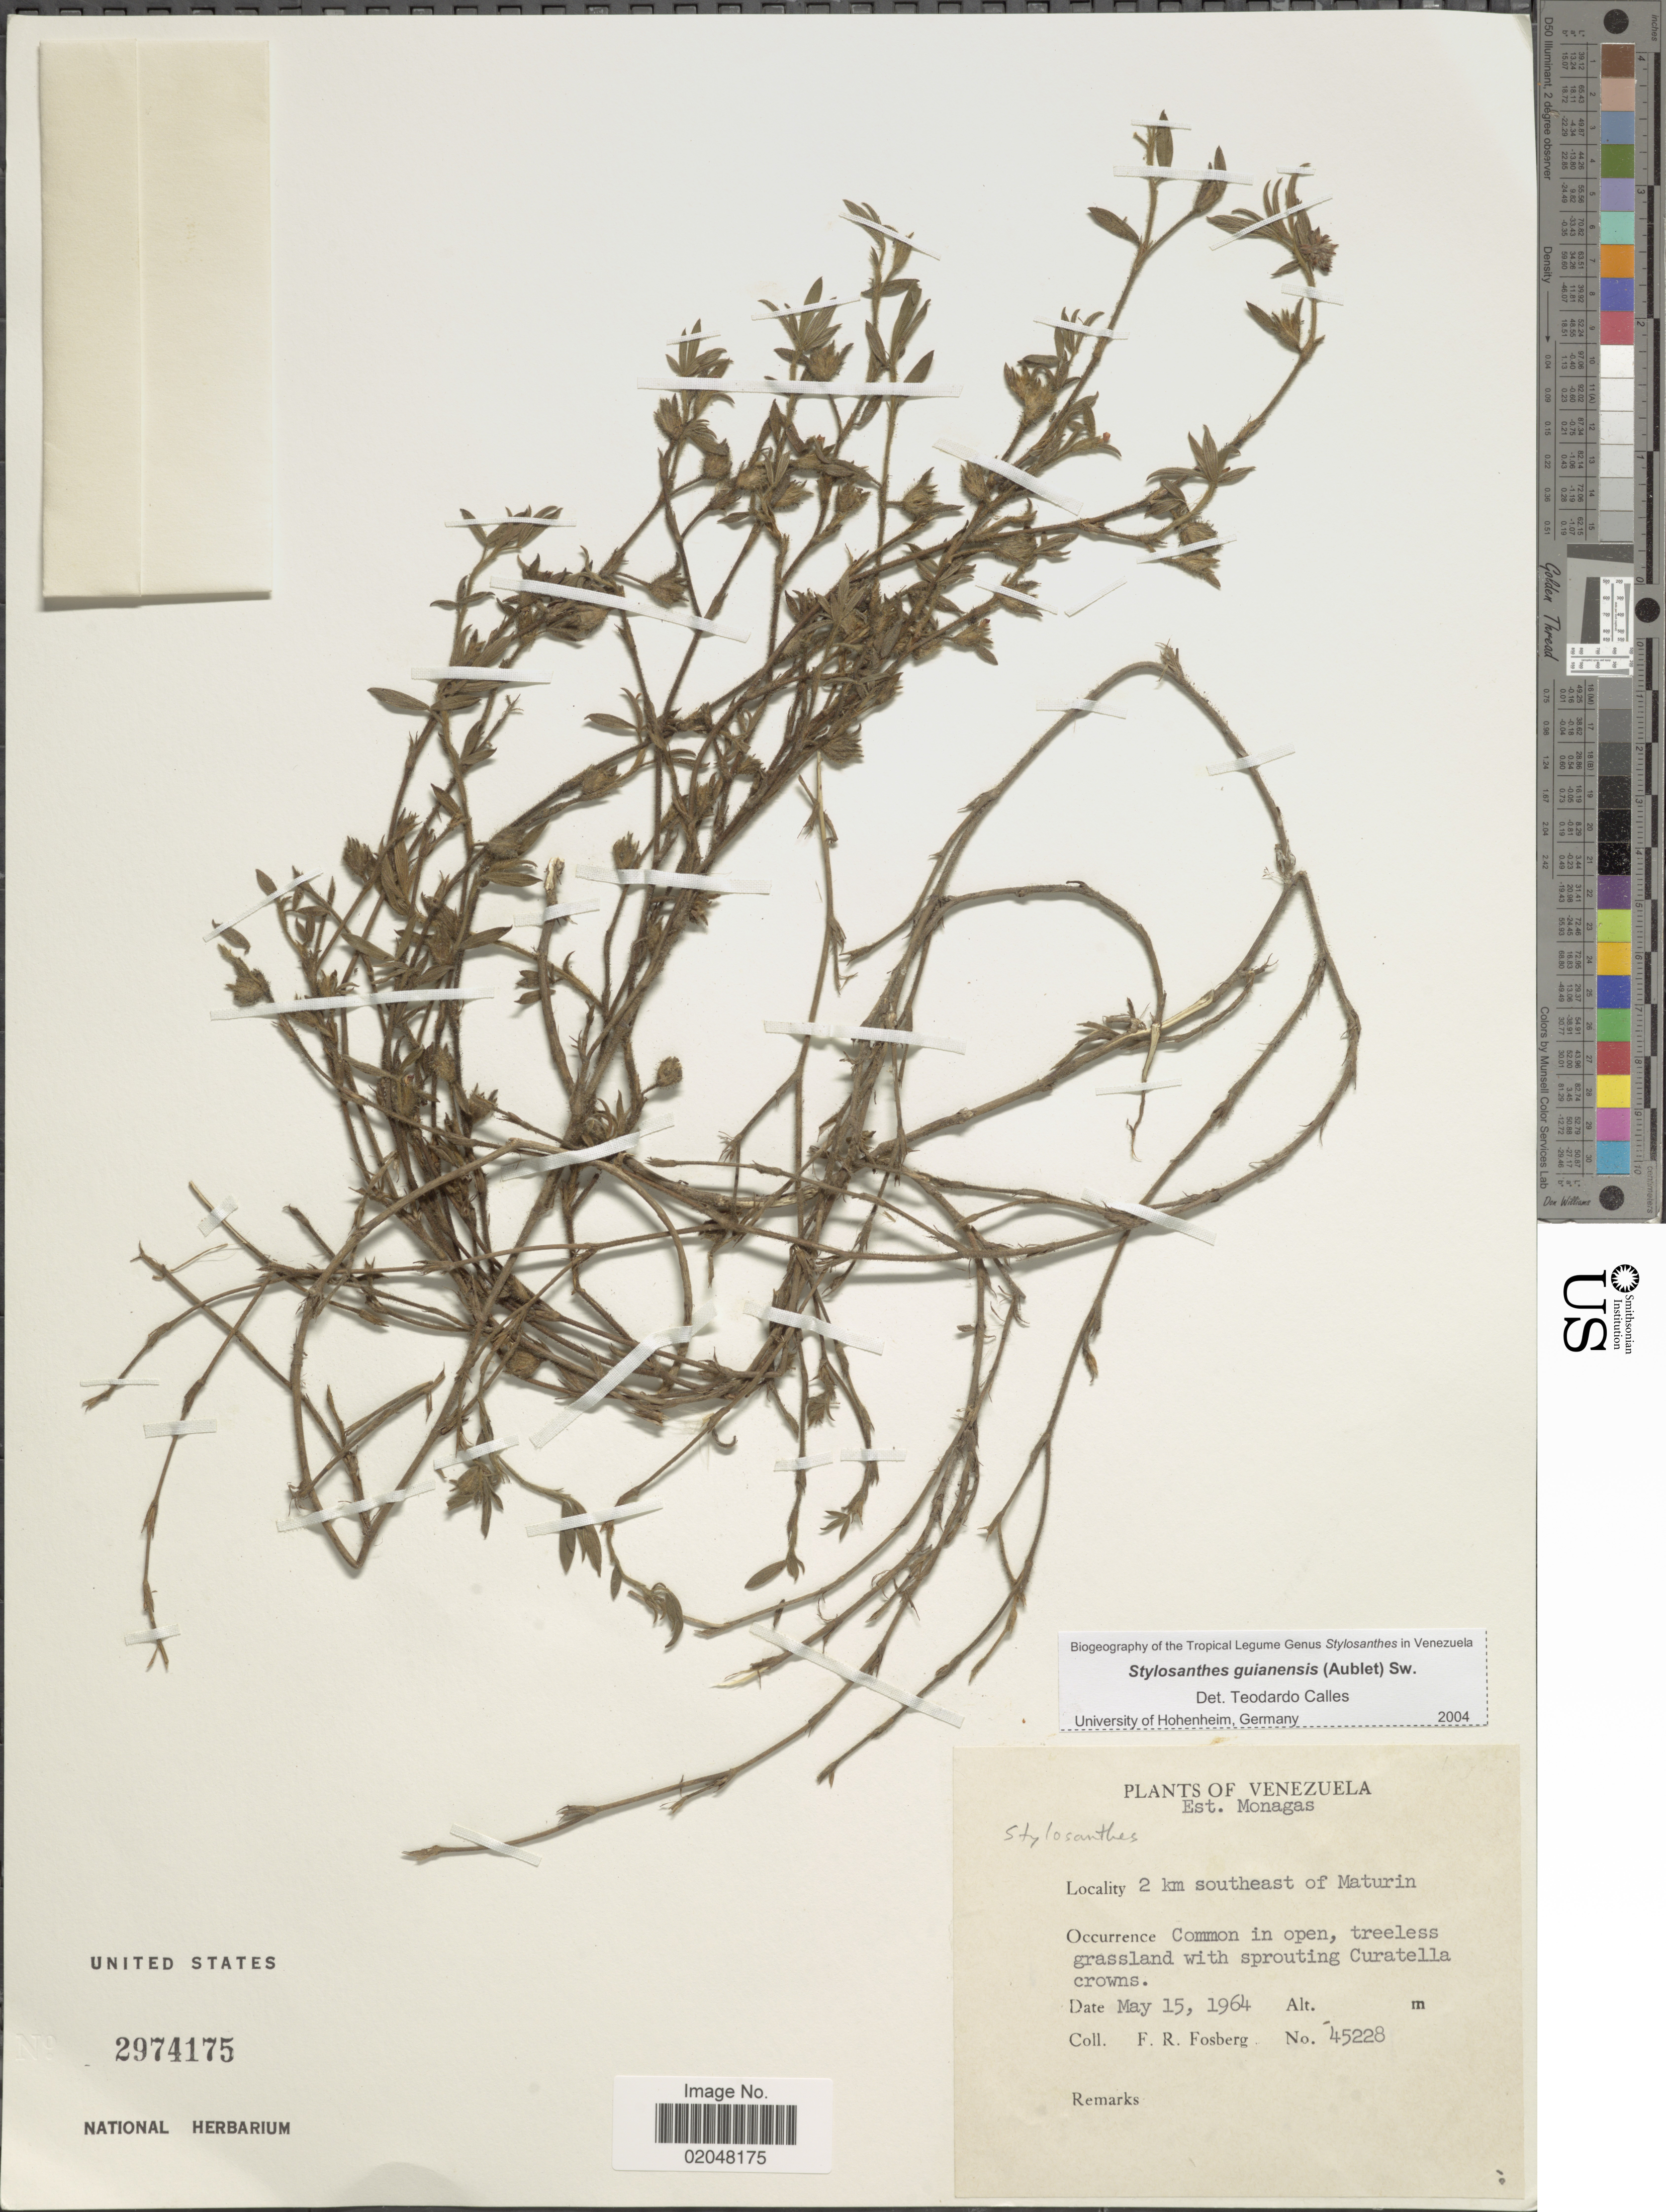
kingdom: Plantae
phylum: Tracheophyta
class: Magnoliopsida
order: Fabales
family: Fabaceae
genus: Stylosanthes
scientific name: Stylosanthes guianensis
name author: (Aubl.) Sw.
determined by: Calles, T.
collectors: F. R. Fosberg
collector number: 45228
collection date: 1964-05-15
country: Venezuela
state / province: Monagas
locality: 2 km southeast of Maturin.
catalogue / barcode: US 2974175